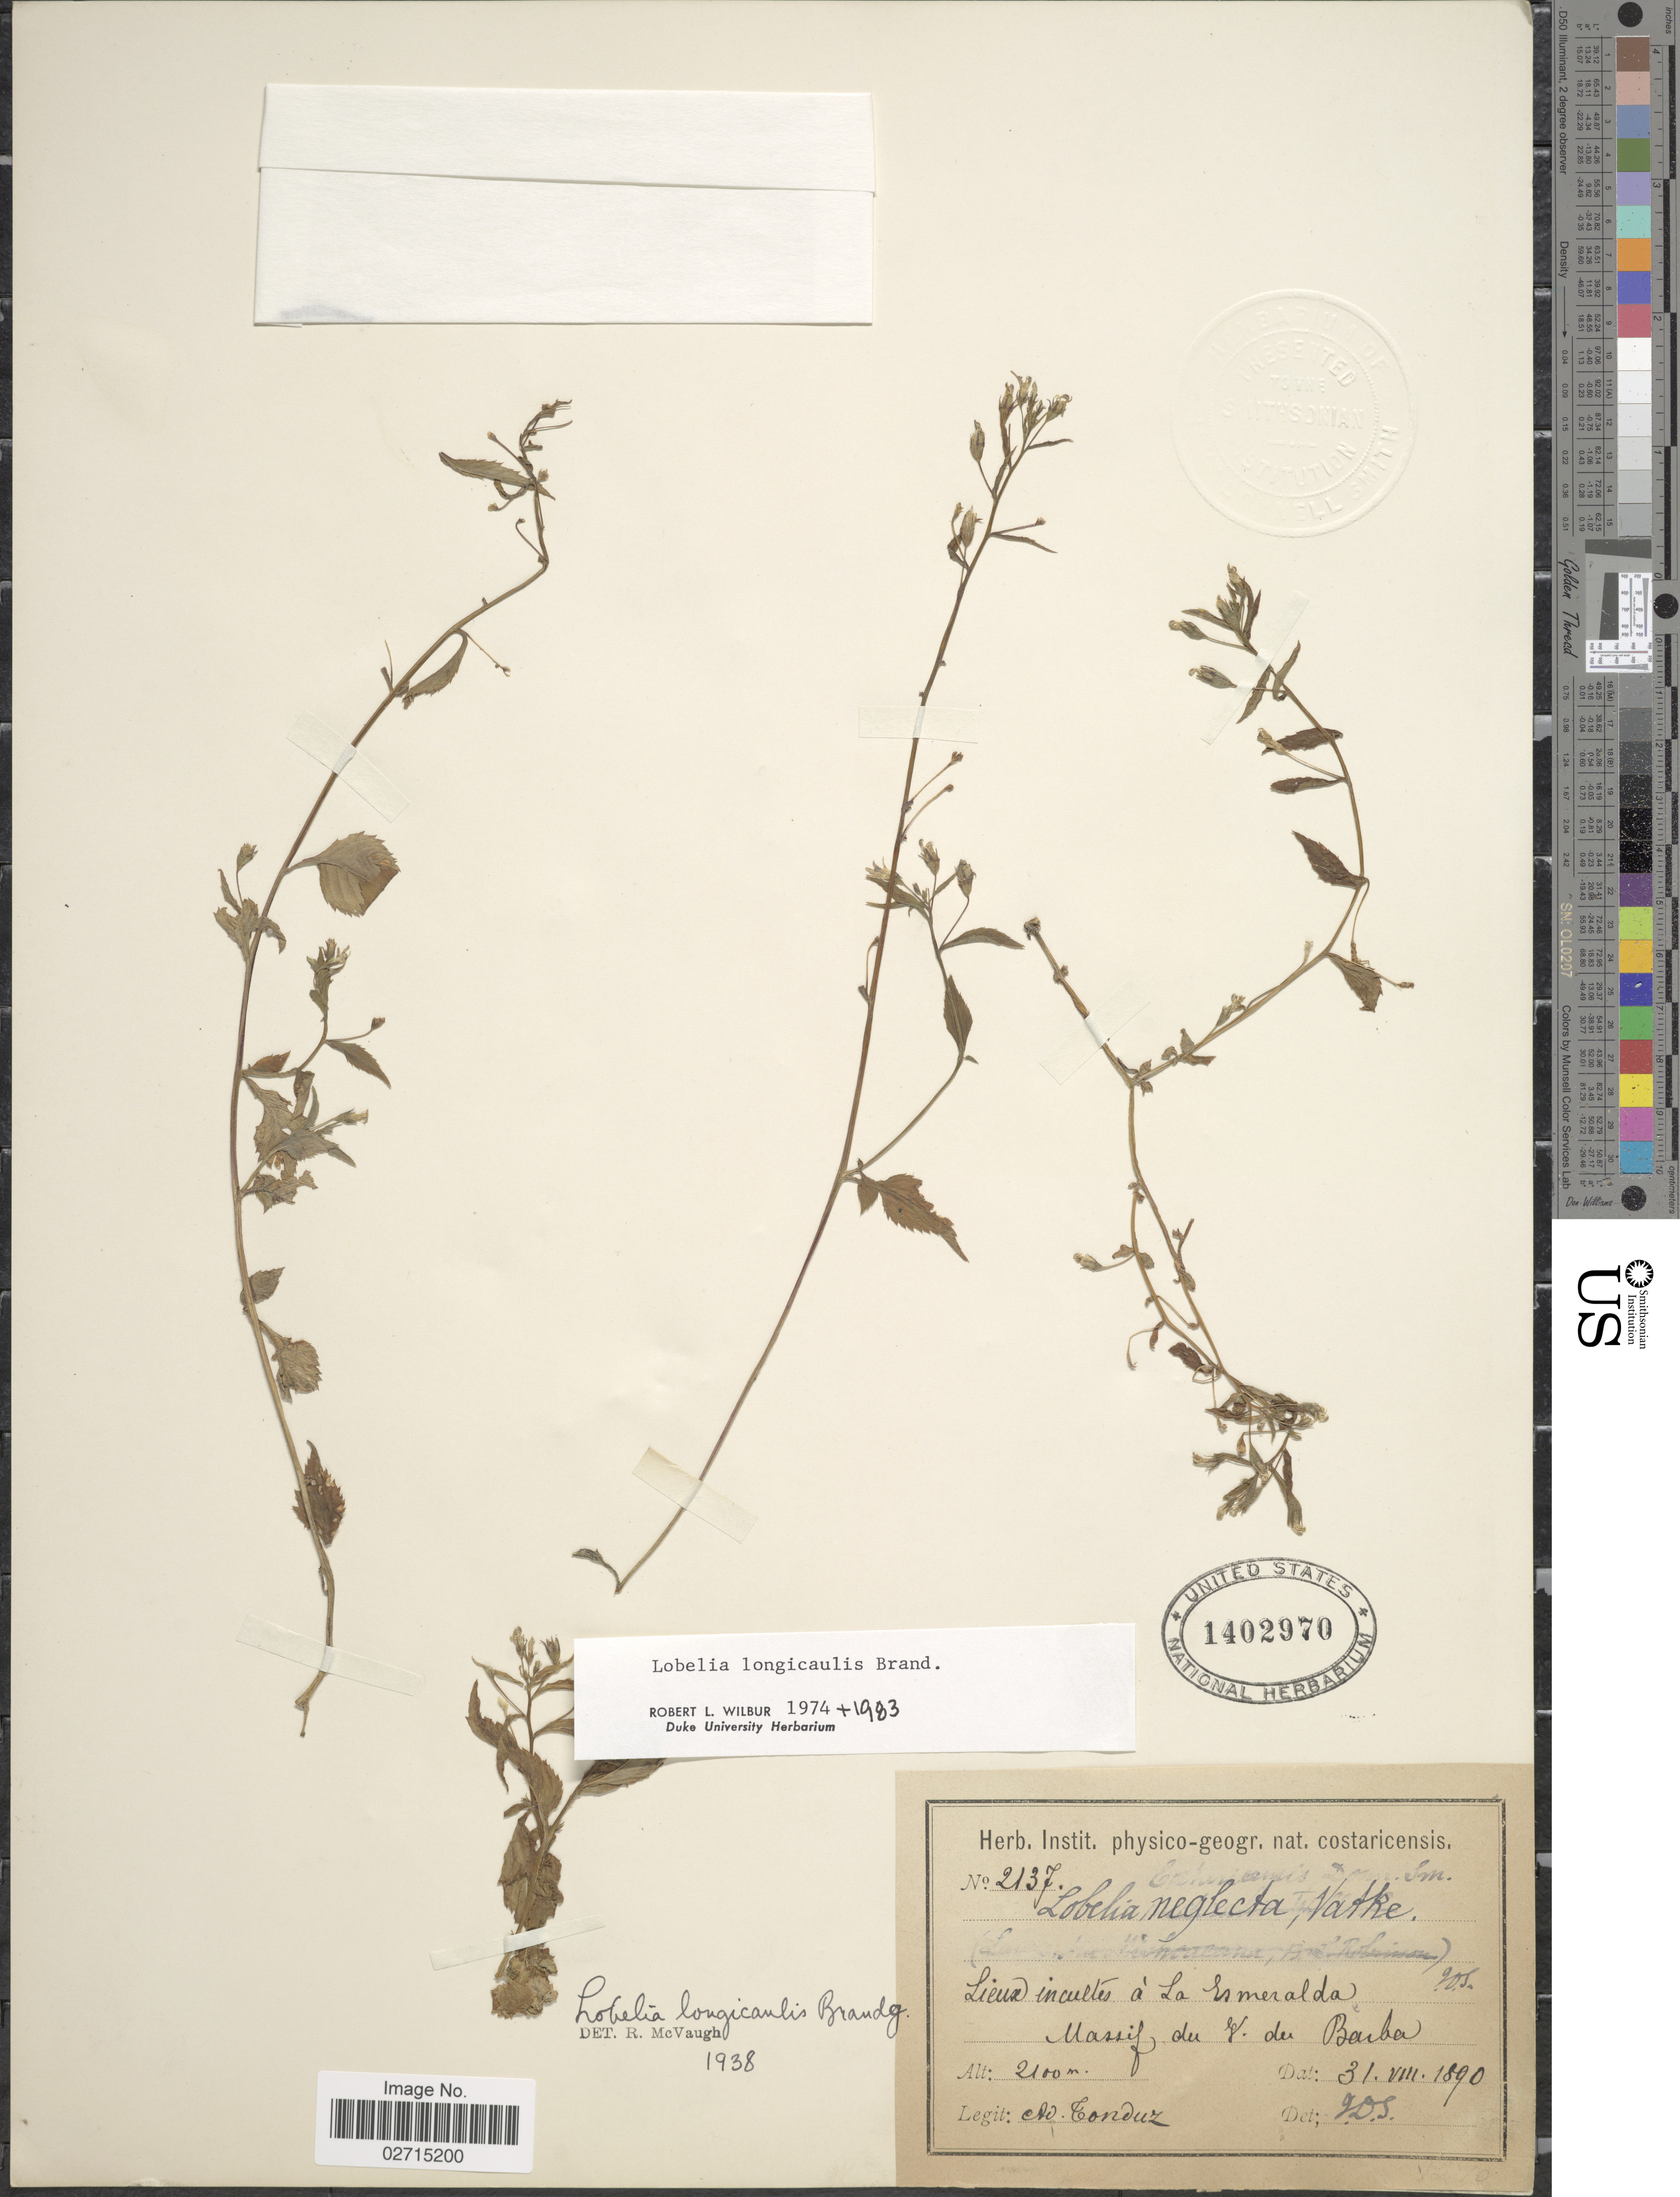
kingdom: Plantae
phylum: Tracheophyta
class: Magnoliopsida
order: Asterales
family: Campanulaceae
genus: Lobelia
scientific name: Lobelia longicaulis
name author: Brandegee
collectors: A. Tonduz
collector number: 2137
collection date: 1890-08-31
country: Costa Rica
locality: Lieux in cultes á La Esmeralda, Massif du V. du Barba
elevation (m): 2100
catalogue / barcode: US 1402970